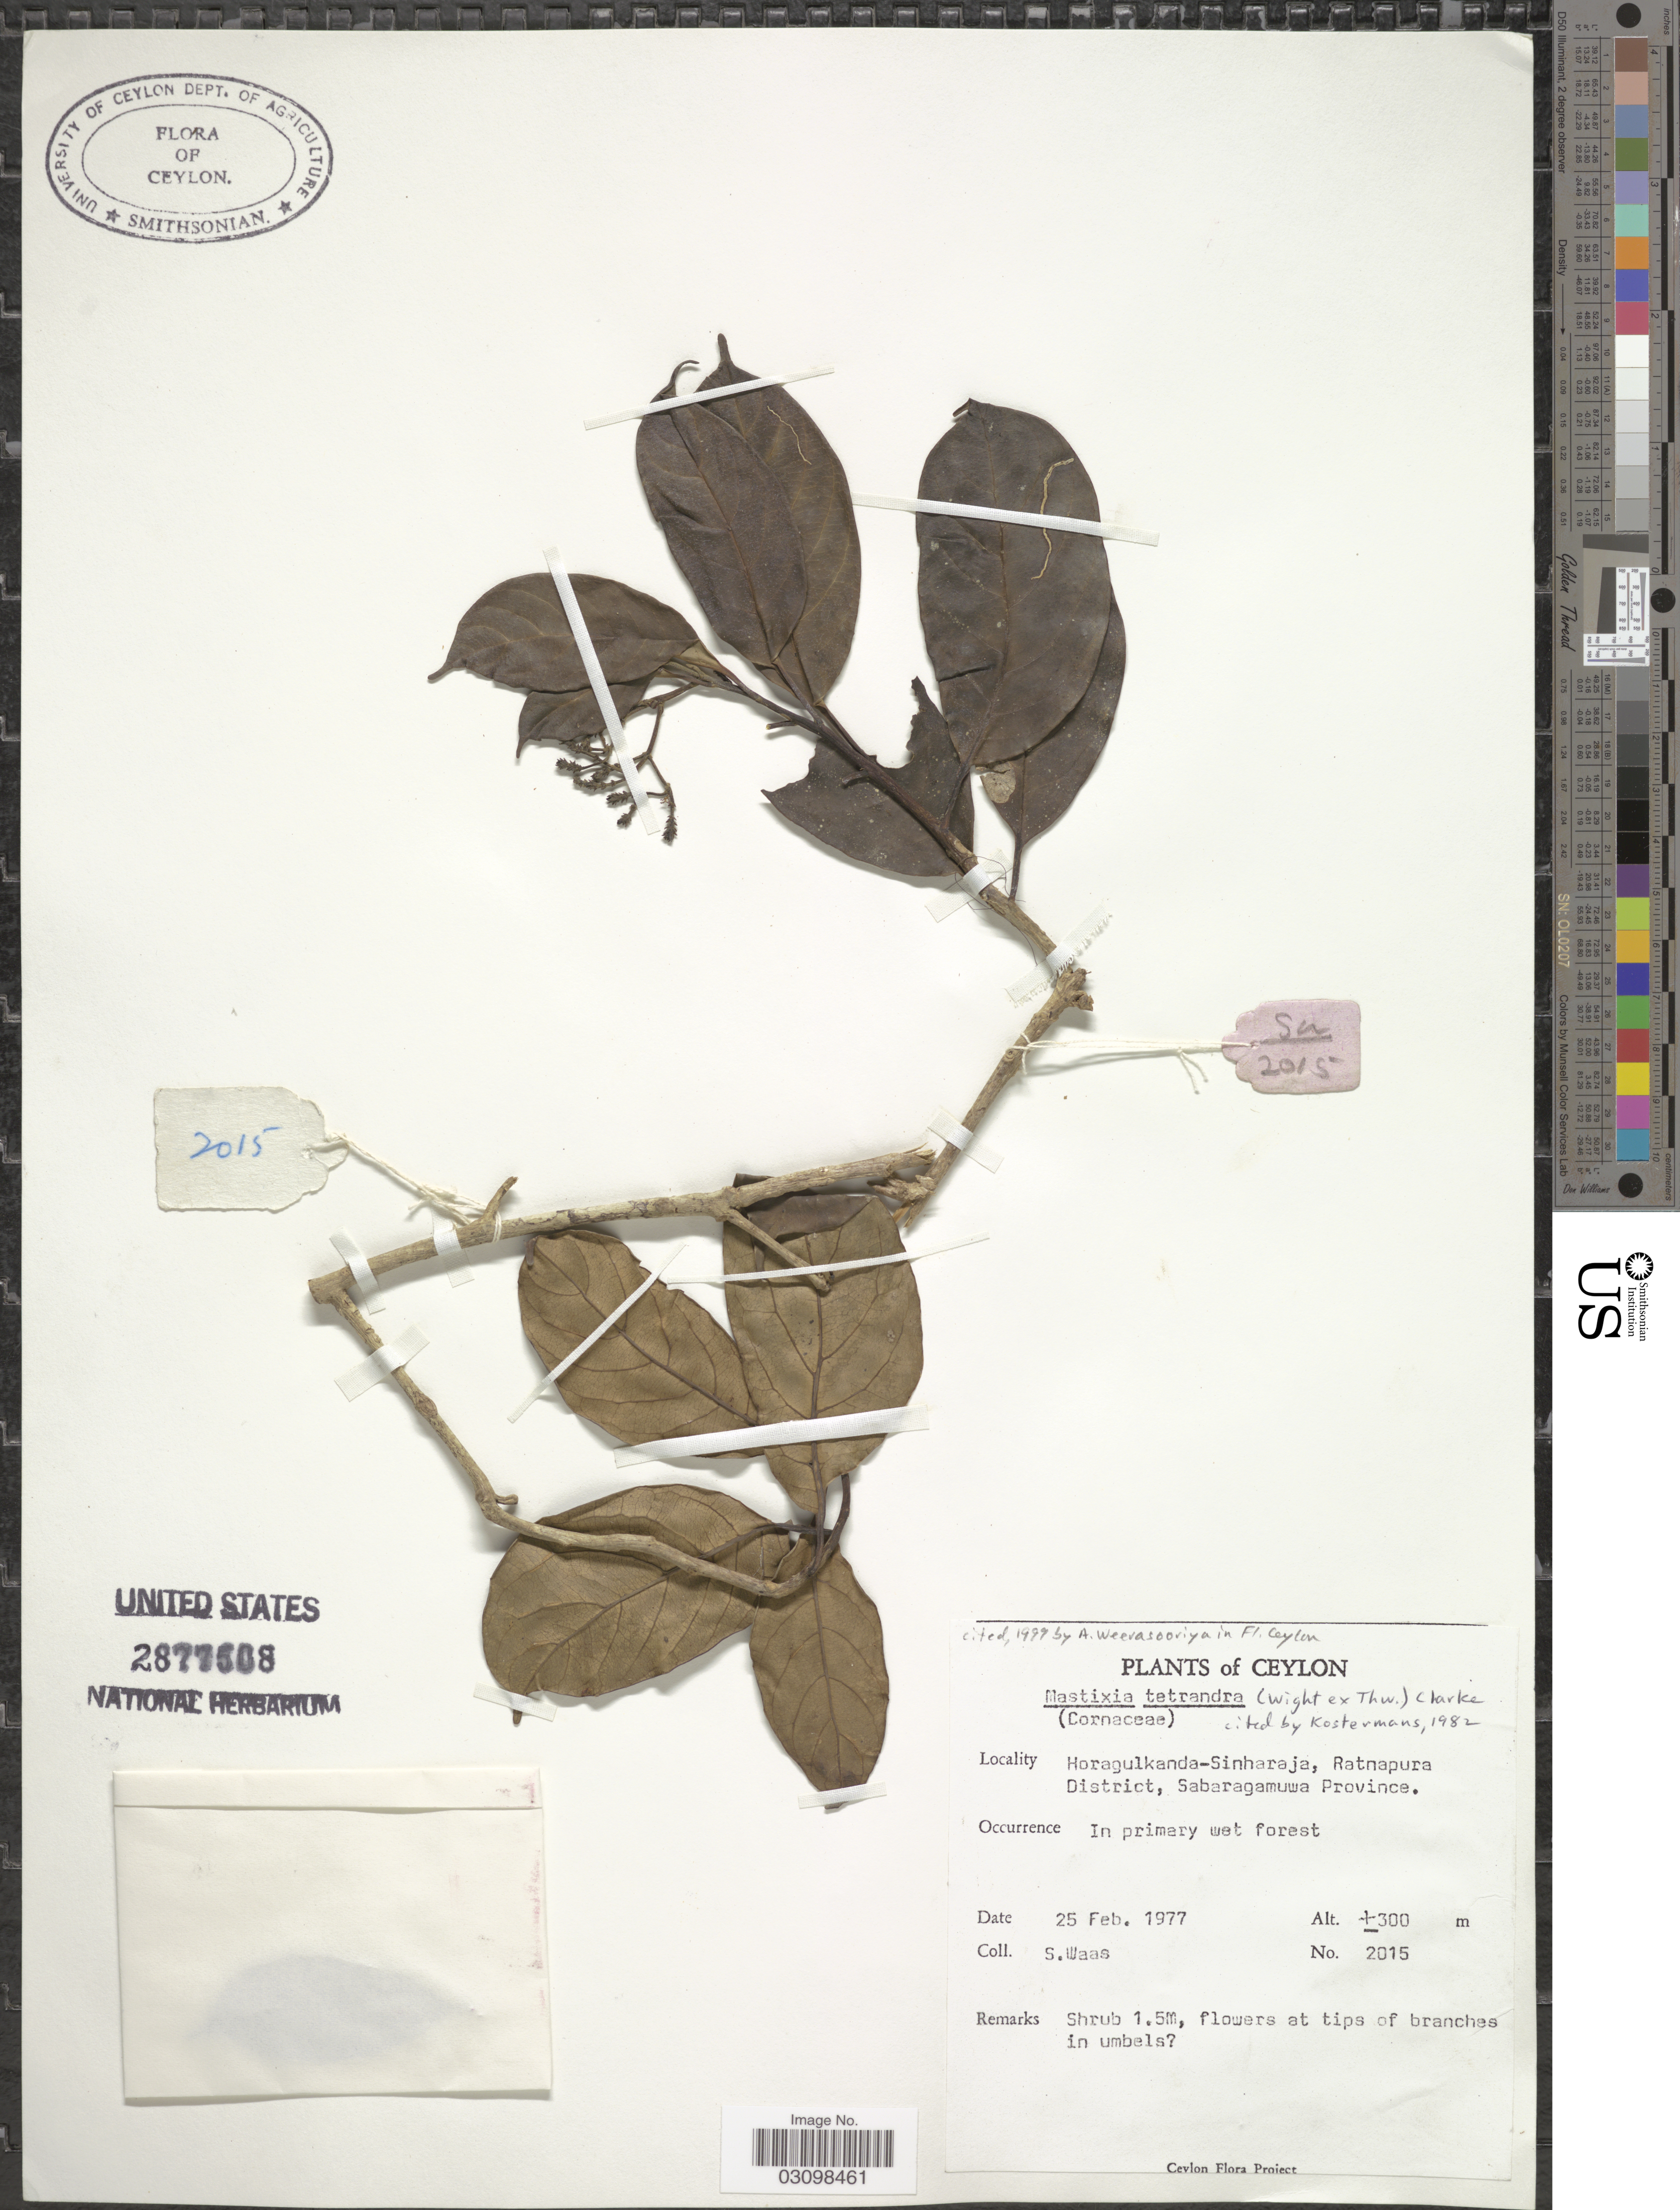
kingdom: Plantae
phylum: Tracheophyta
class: Magnoliopsida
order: Cornales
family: Nyssaceae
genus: Mastixia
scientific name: Mastixia tetrandra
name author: (Wight ex Thwaites) C.B. Clarke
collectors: S. Waas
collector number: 2015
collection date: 1977-02-25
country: Sri Lanka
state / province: Sabaragamuwa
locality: Ceylon. Horagulkanda-Sinharaja, Ratnapura District.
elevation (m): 300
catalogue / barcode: US 2877508